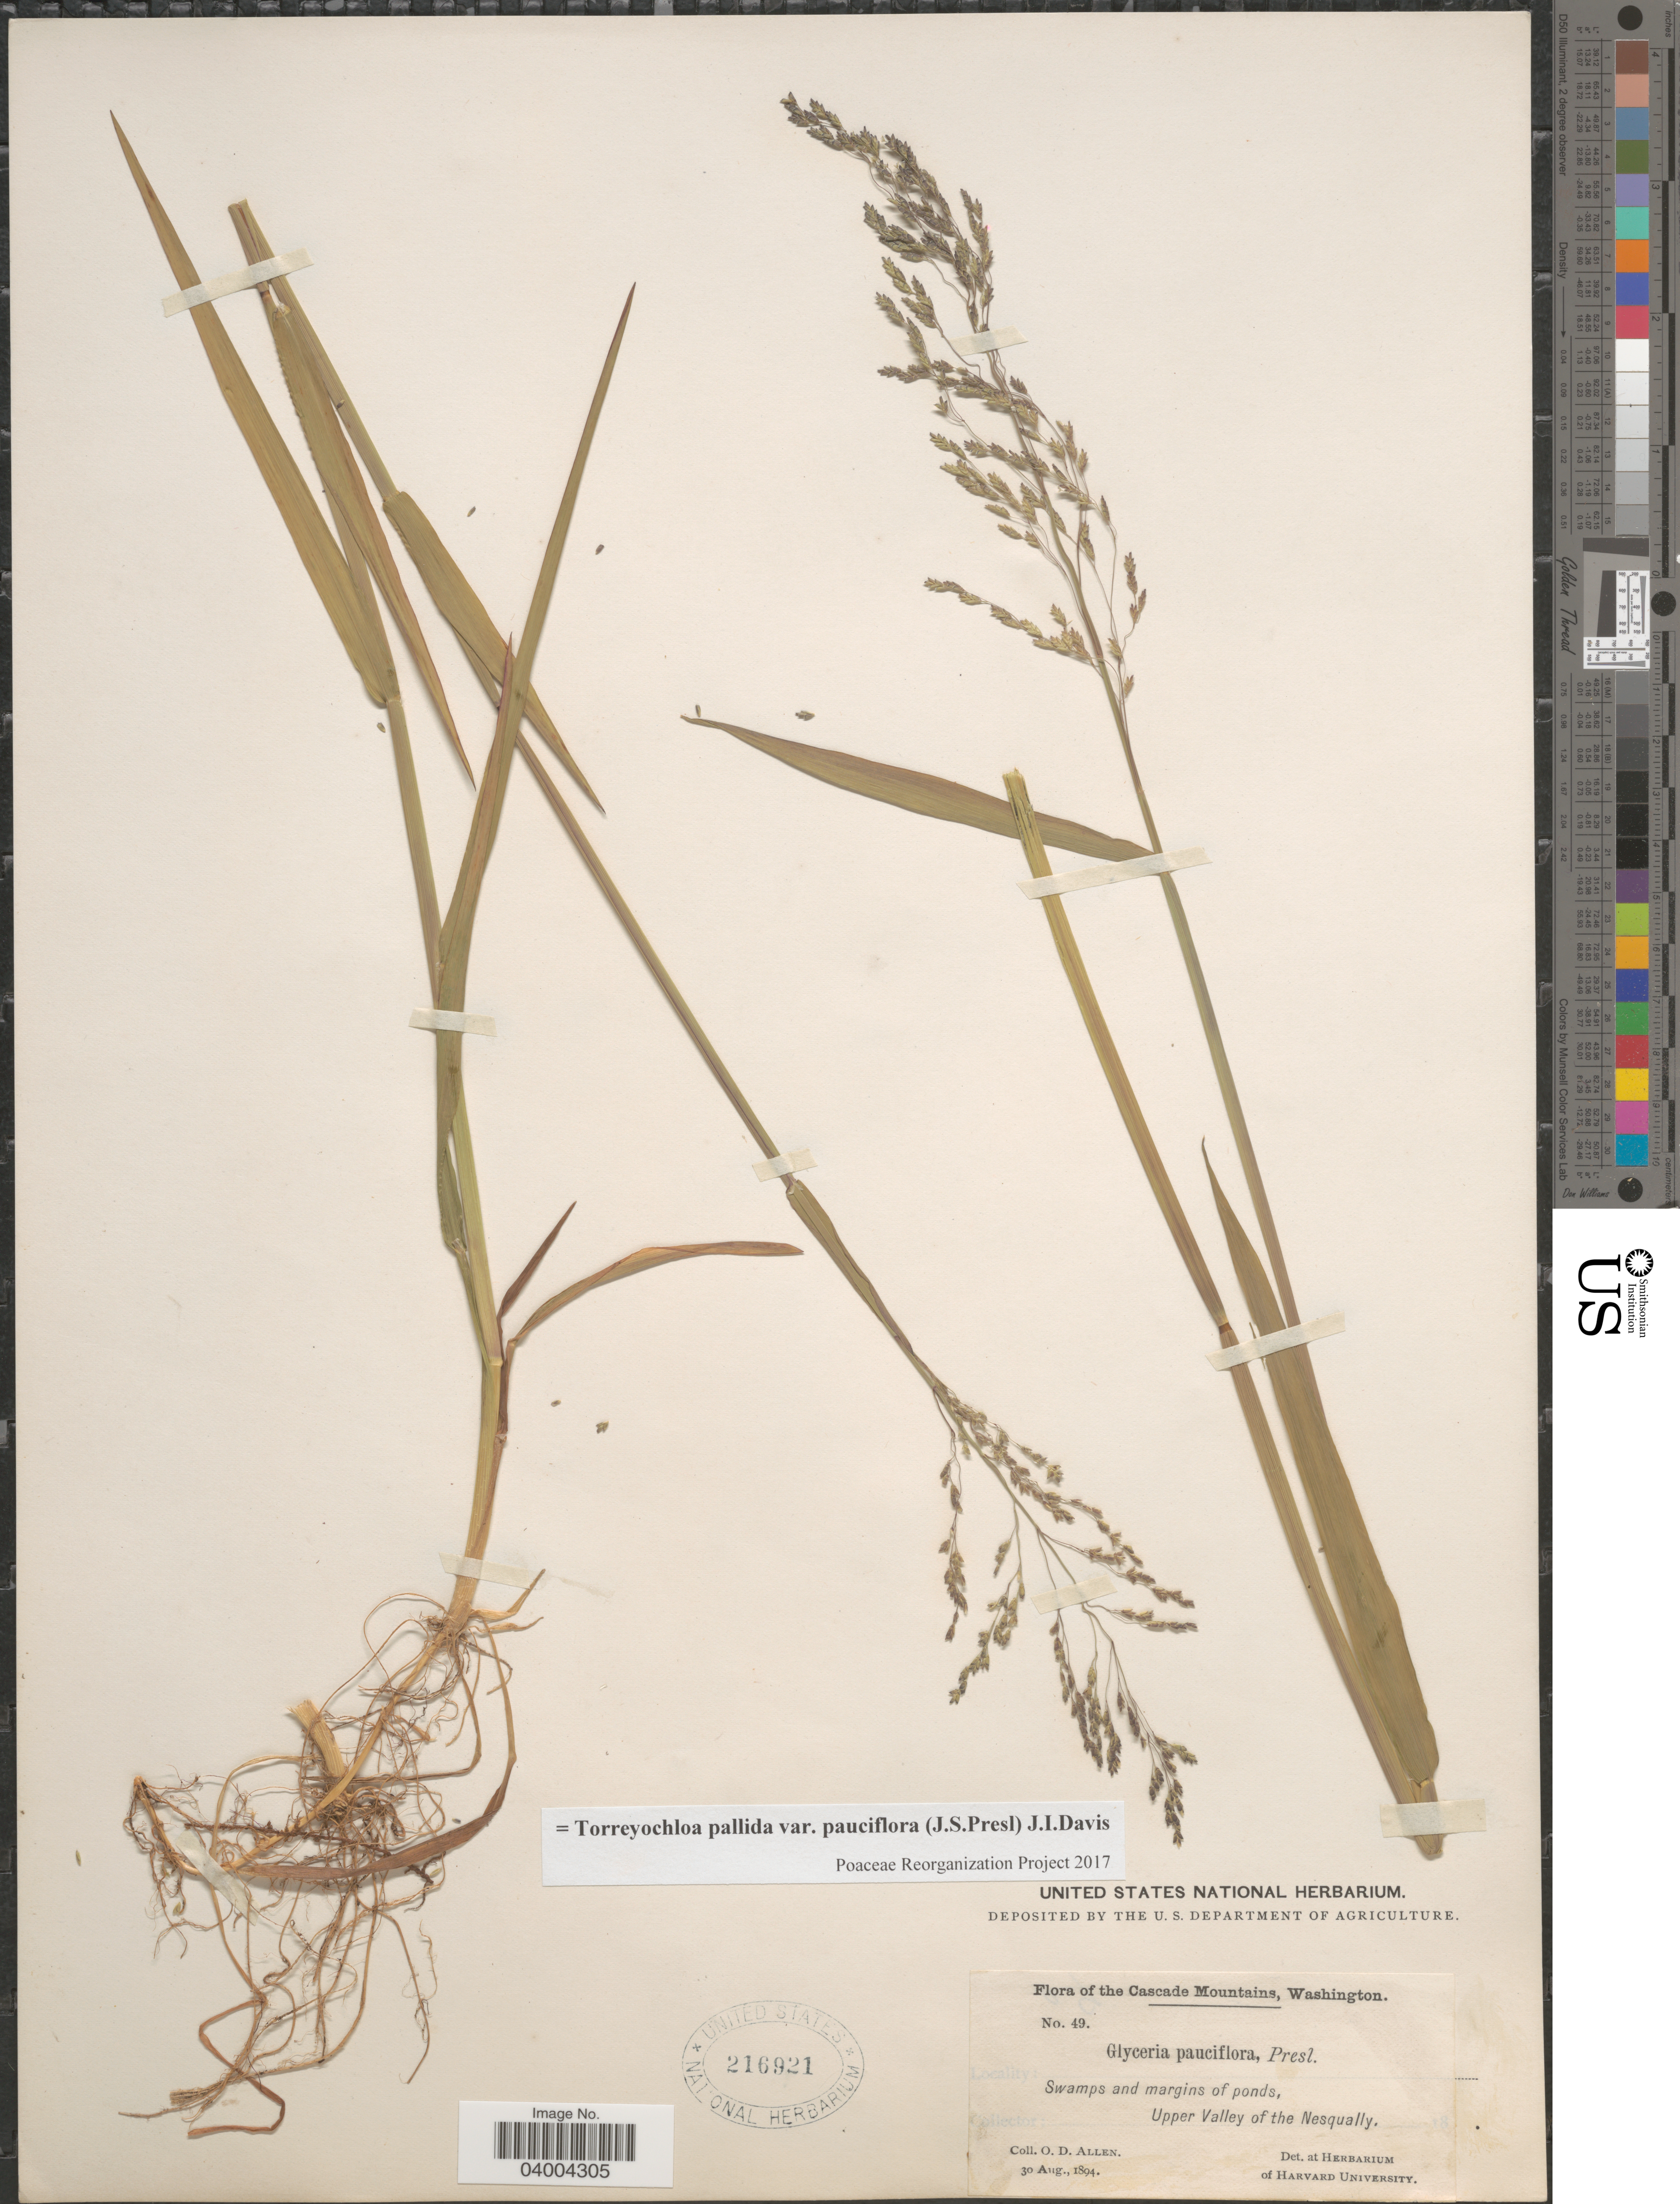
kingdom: Plantae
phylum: Tracheophyta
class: Liliopsida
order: Poales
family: Poaceae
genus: Torreyochloa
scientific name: Torreyochloa pallida var. pauciflora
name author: (J. Presl) J.I. Davis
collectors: O. D. Allen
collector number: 49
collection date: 1894-08-30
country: United States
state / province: Washington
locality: Cascade Mountains. Swamps and margins of ponds, Upper Valley of the Nesqually.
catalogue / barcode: US 216921